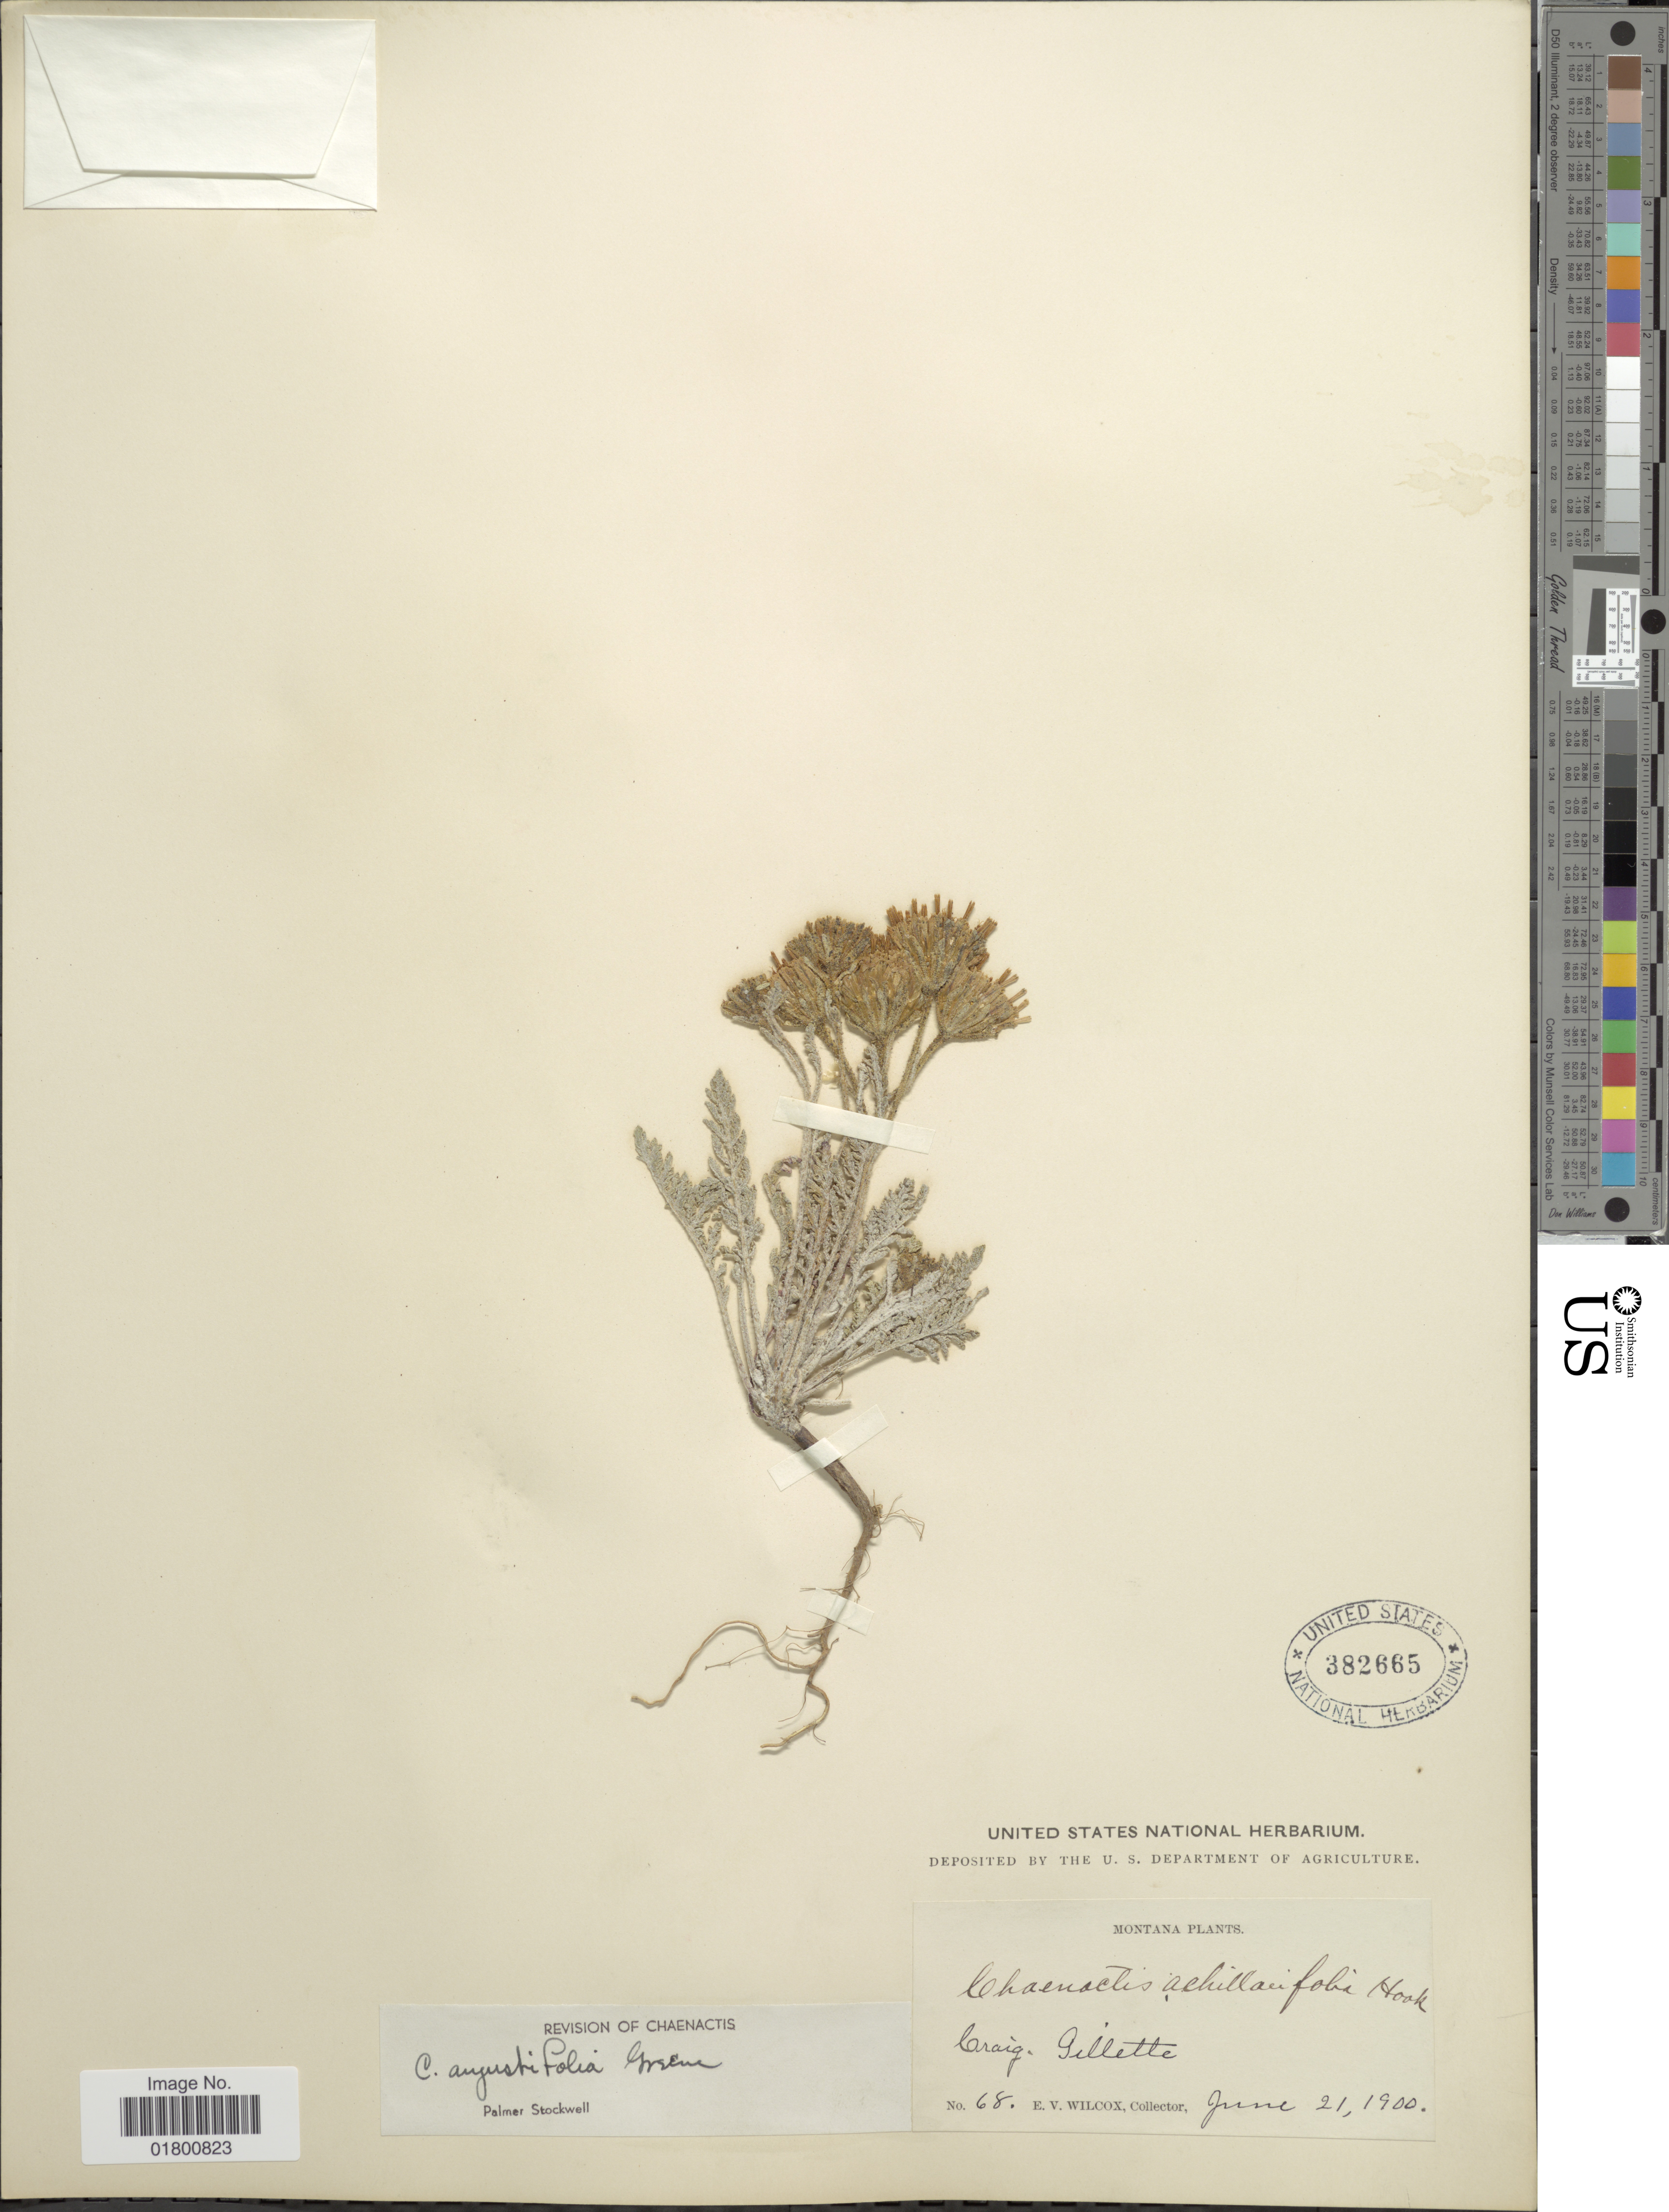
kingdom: Plantae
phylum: Tracheophyta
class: Magnoliopsida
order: Asterales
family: Asteraceae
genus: Chaenactis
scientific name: Chaenactis angustifolia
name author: Greene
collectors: E. V. Wilcox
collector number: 68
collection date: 1900-06-21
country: United States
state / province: Montana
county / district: Lewis and Clark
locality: Craig, Gillette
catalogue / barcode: US 382665